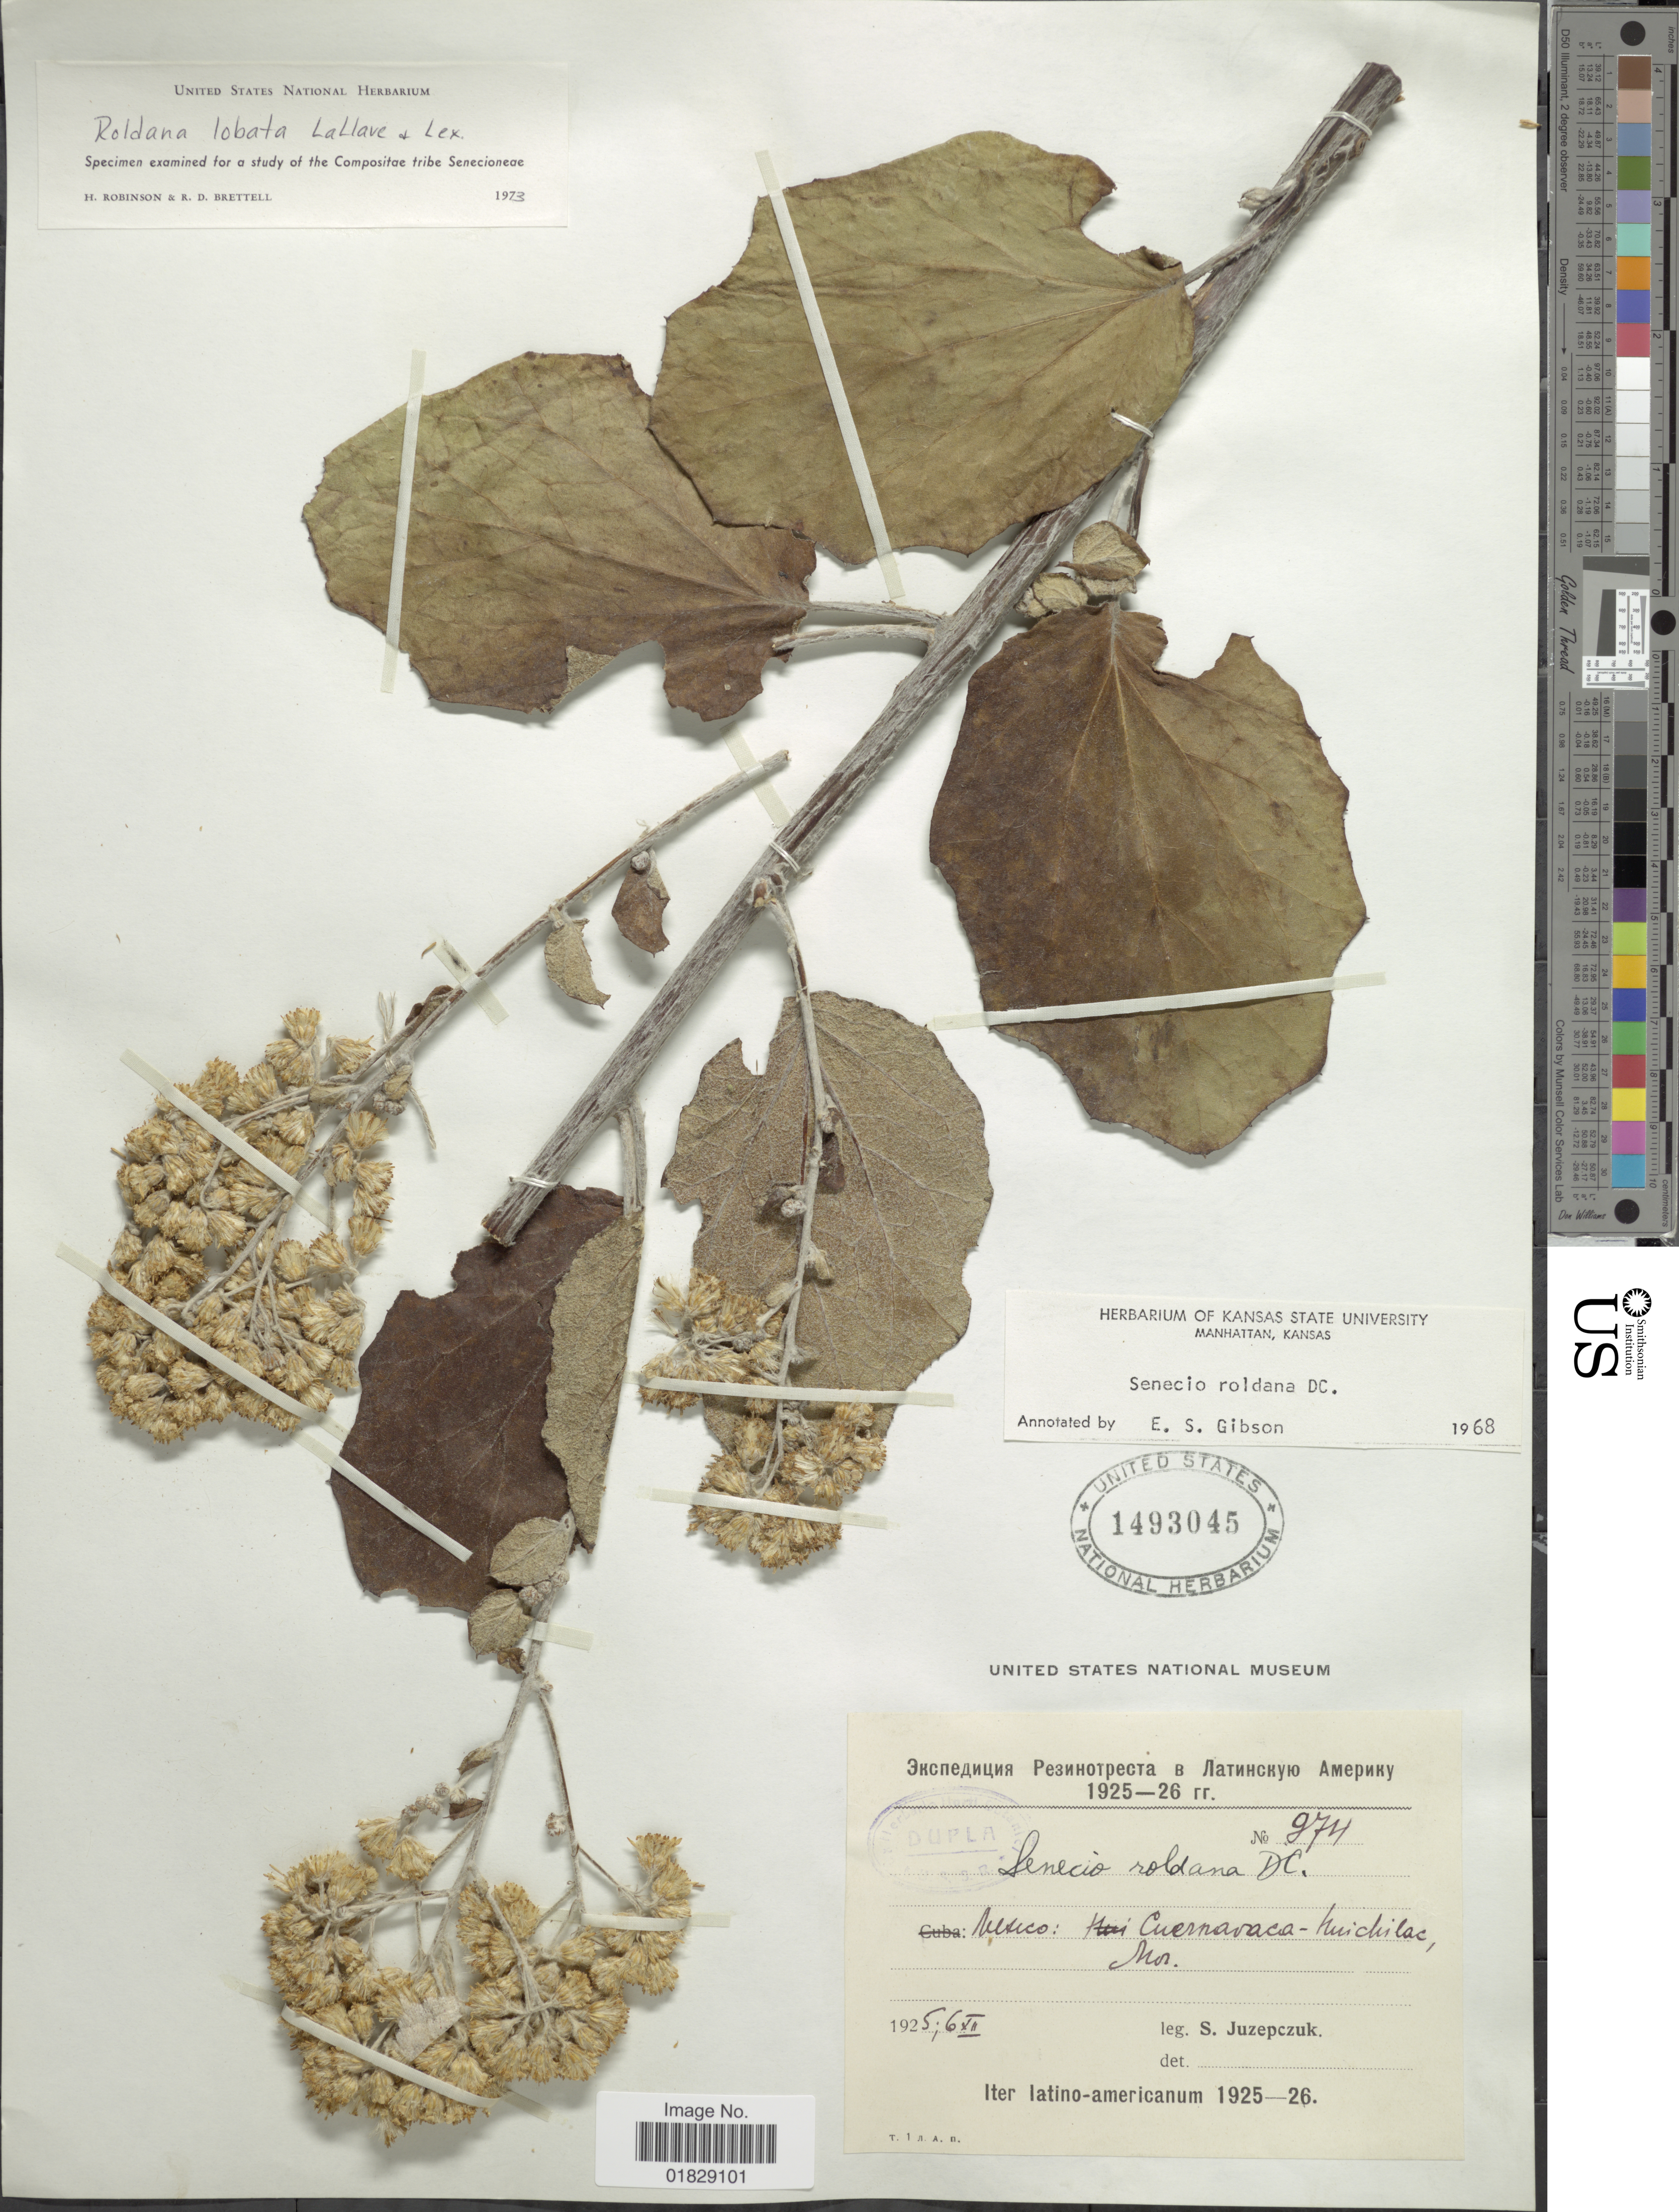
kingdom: Plantae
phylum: Tracheophyta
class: Magnoliopsida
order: Asterales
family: Asteraceae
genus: Roldana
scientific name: Roldana lobata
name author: La Llave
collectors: S. V. Juzepczuk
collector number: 974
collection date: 1925-12-06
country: Mexico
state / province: Morelos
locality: Mexico: Cuernavaca - Huichilac, Mor.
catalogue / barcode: US 1493045